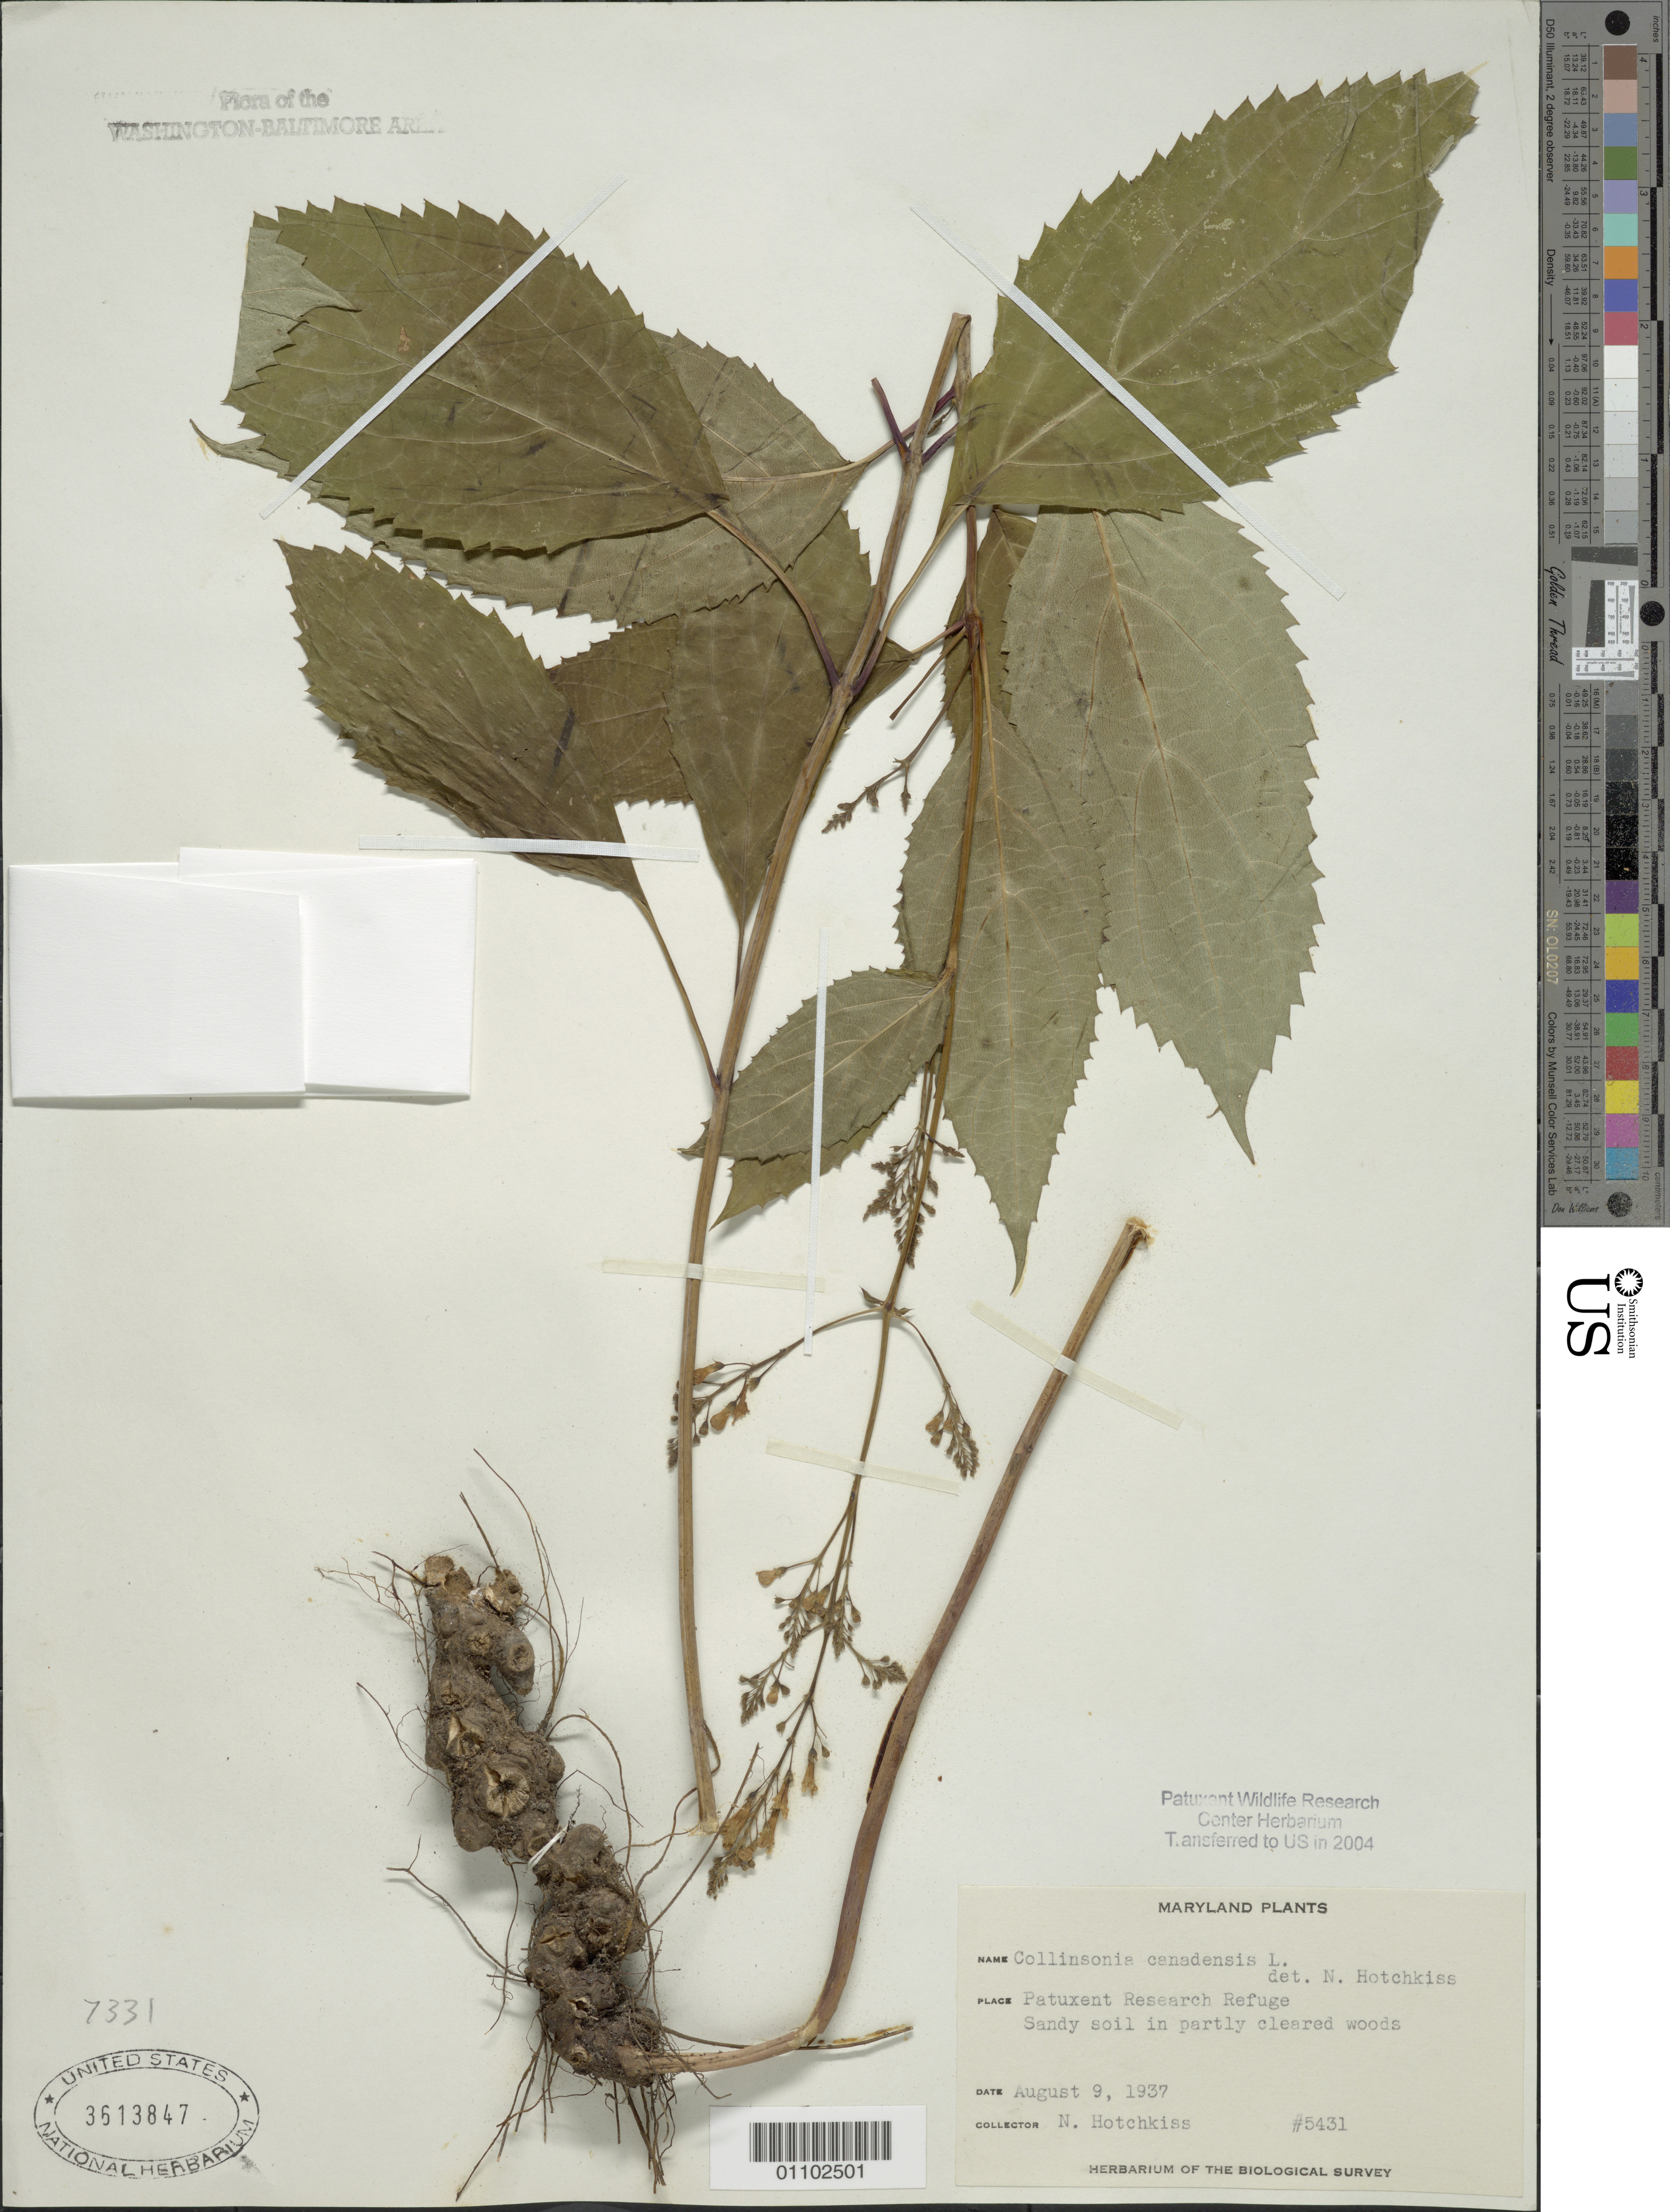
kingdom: Plantae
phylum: Tracheophyta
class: Magnoliopsida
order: Lamiales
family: Lamiaceae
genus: Collinsonia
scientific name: Collinsonia canadensis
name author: L.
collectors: N. Hotchkiss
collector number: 5431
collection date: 1937-08-09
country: United States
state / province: Maryland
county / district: Prince George's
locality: Patuxent Wildlife Refuge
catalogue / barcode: US 3613847